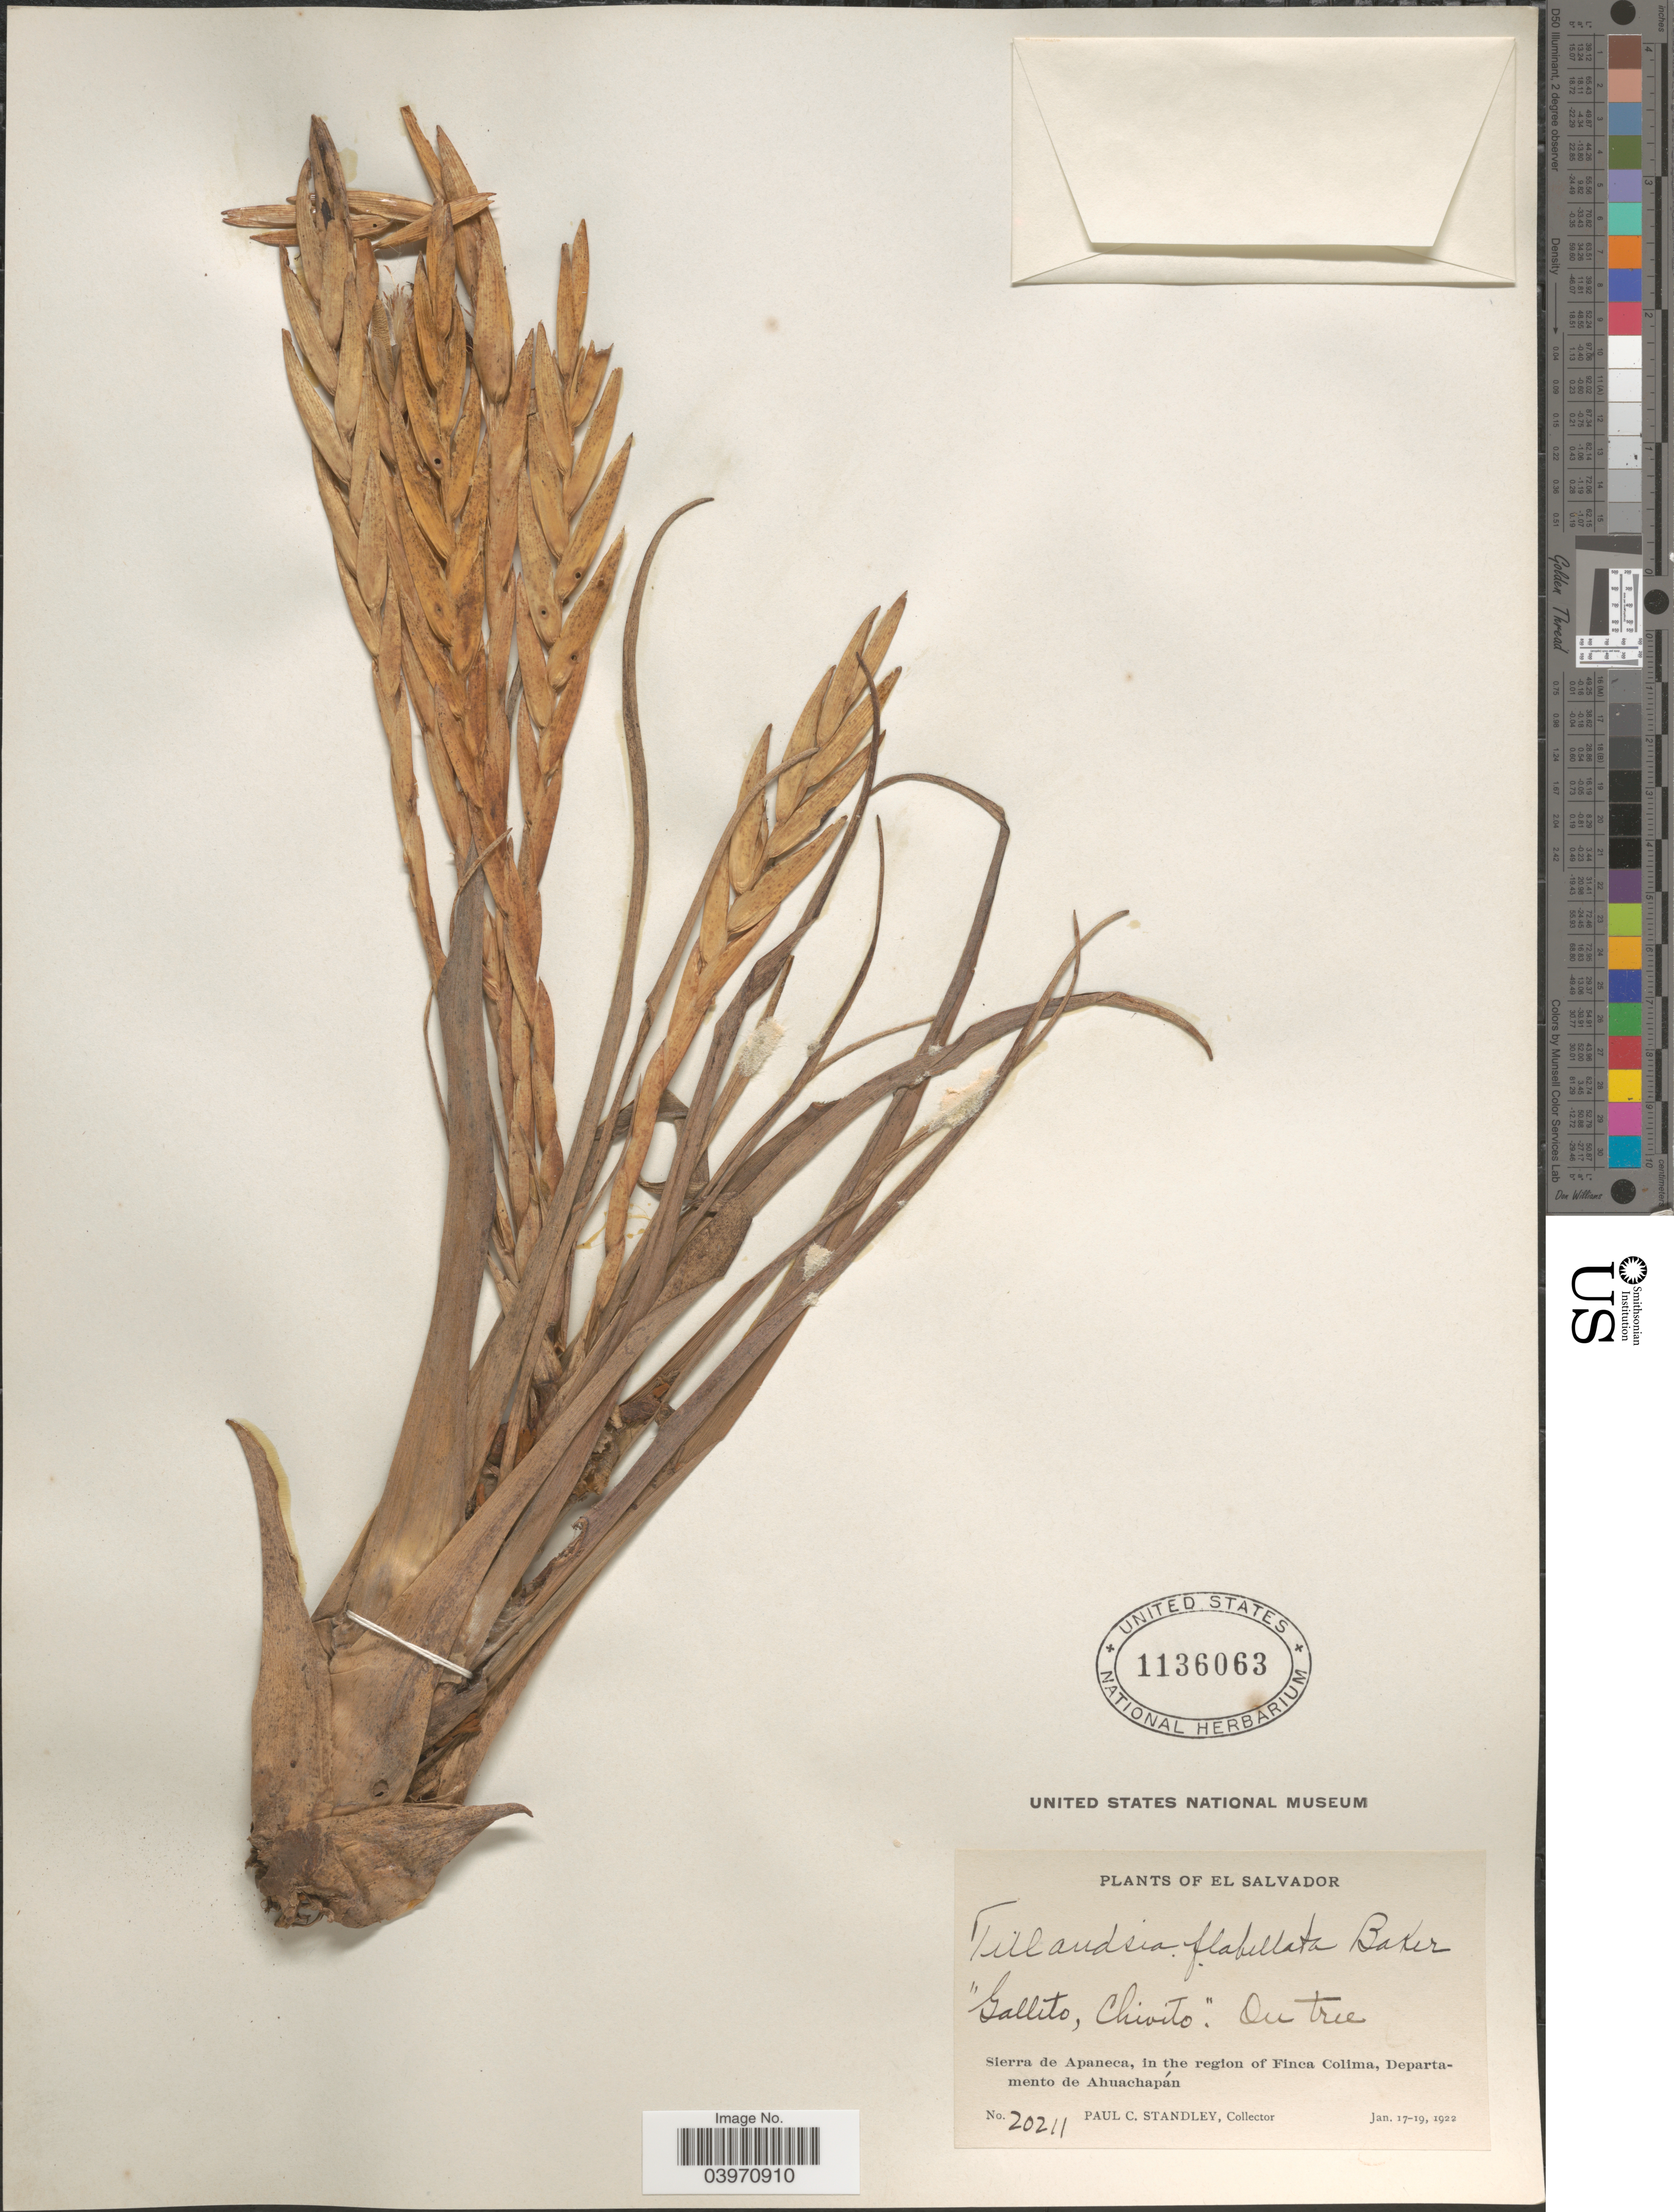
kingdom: Plantae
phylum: Tracheophyta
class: Liliopsida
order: Poales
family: Bromeliaceae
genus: Tillandsia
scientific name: Tillandsia flabellata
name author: Baker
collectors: P. C. Standley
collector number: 20211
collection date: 1922-01-17/1922-01-19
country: El Salvador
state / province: Ahuachapan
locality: Sierra de Apaneca, in the region of Finca Colima, Departamento de Ahuachapán.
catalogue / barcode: US 1136063